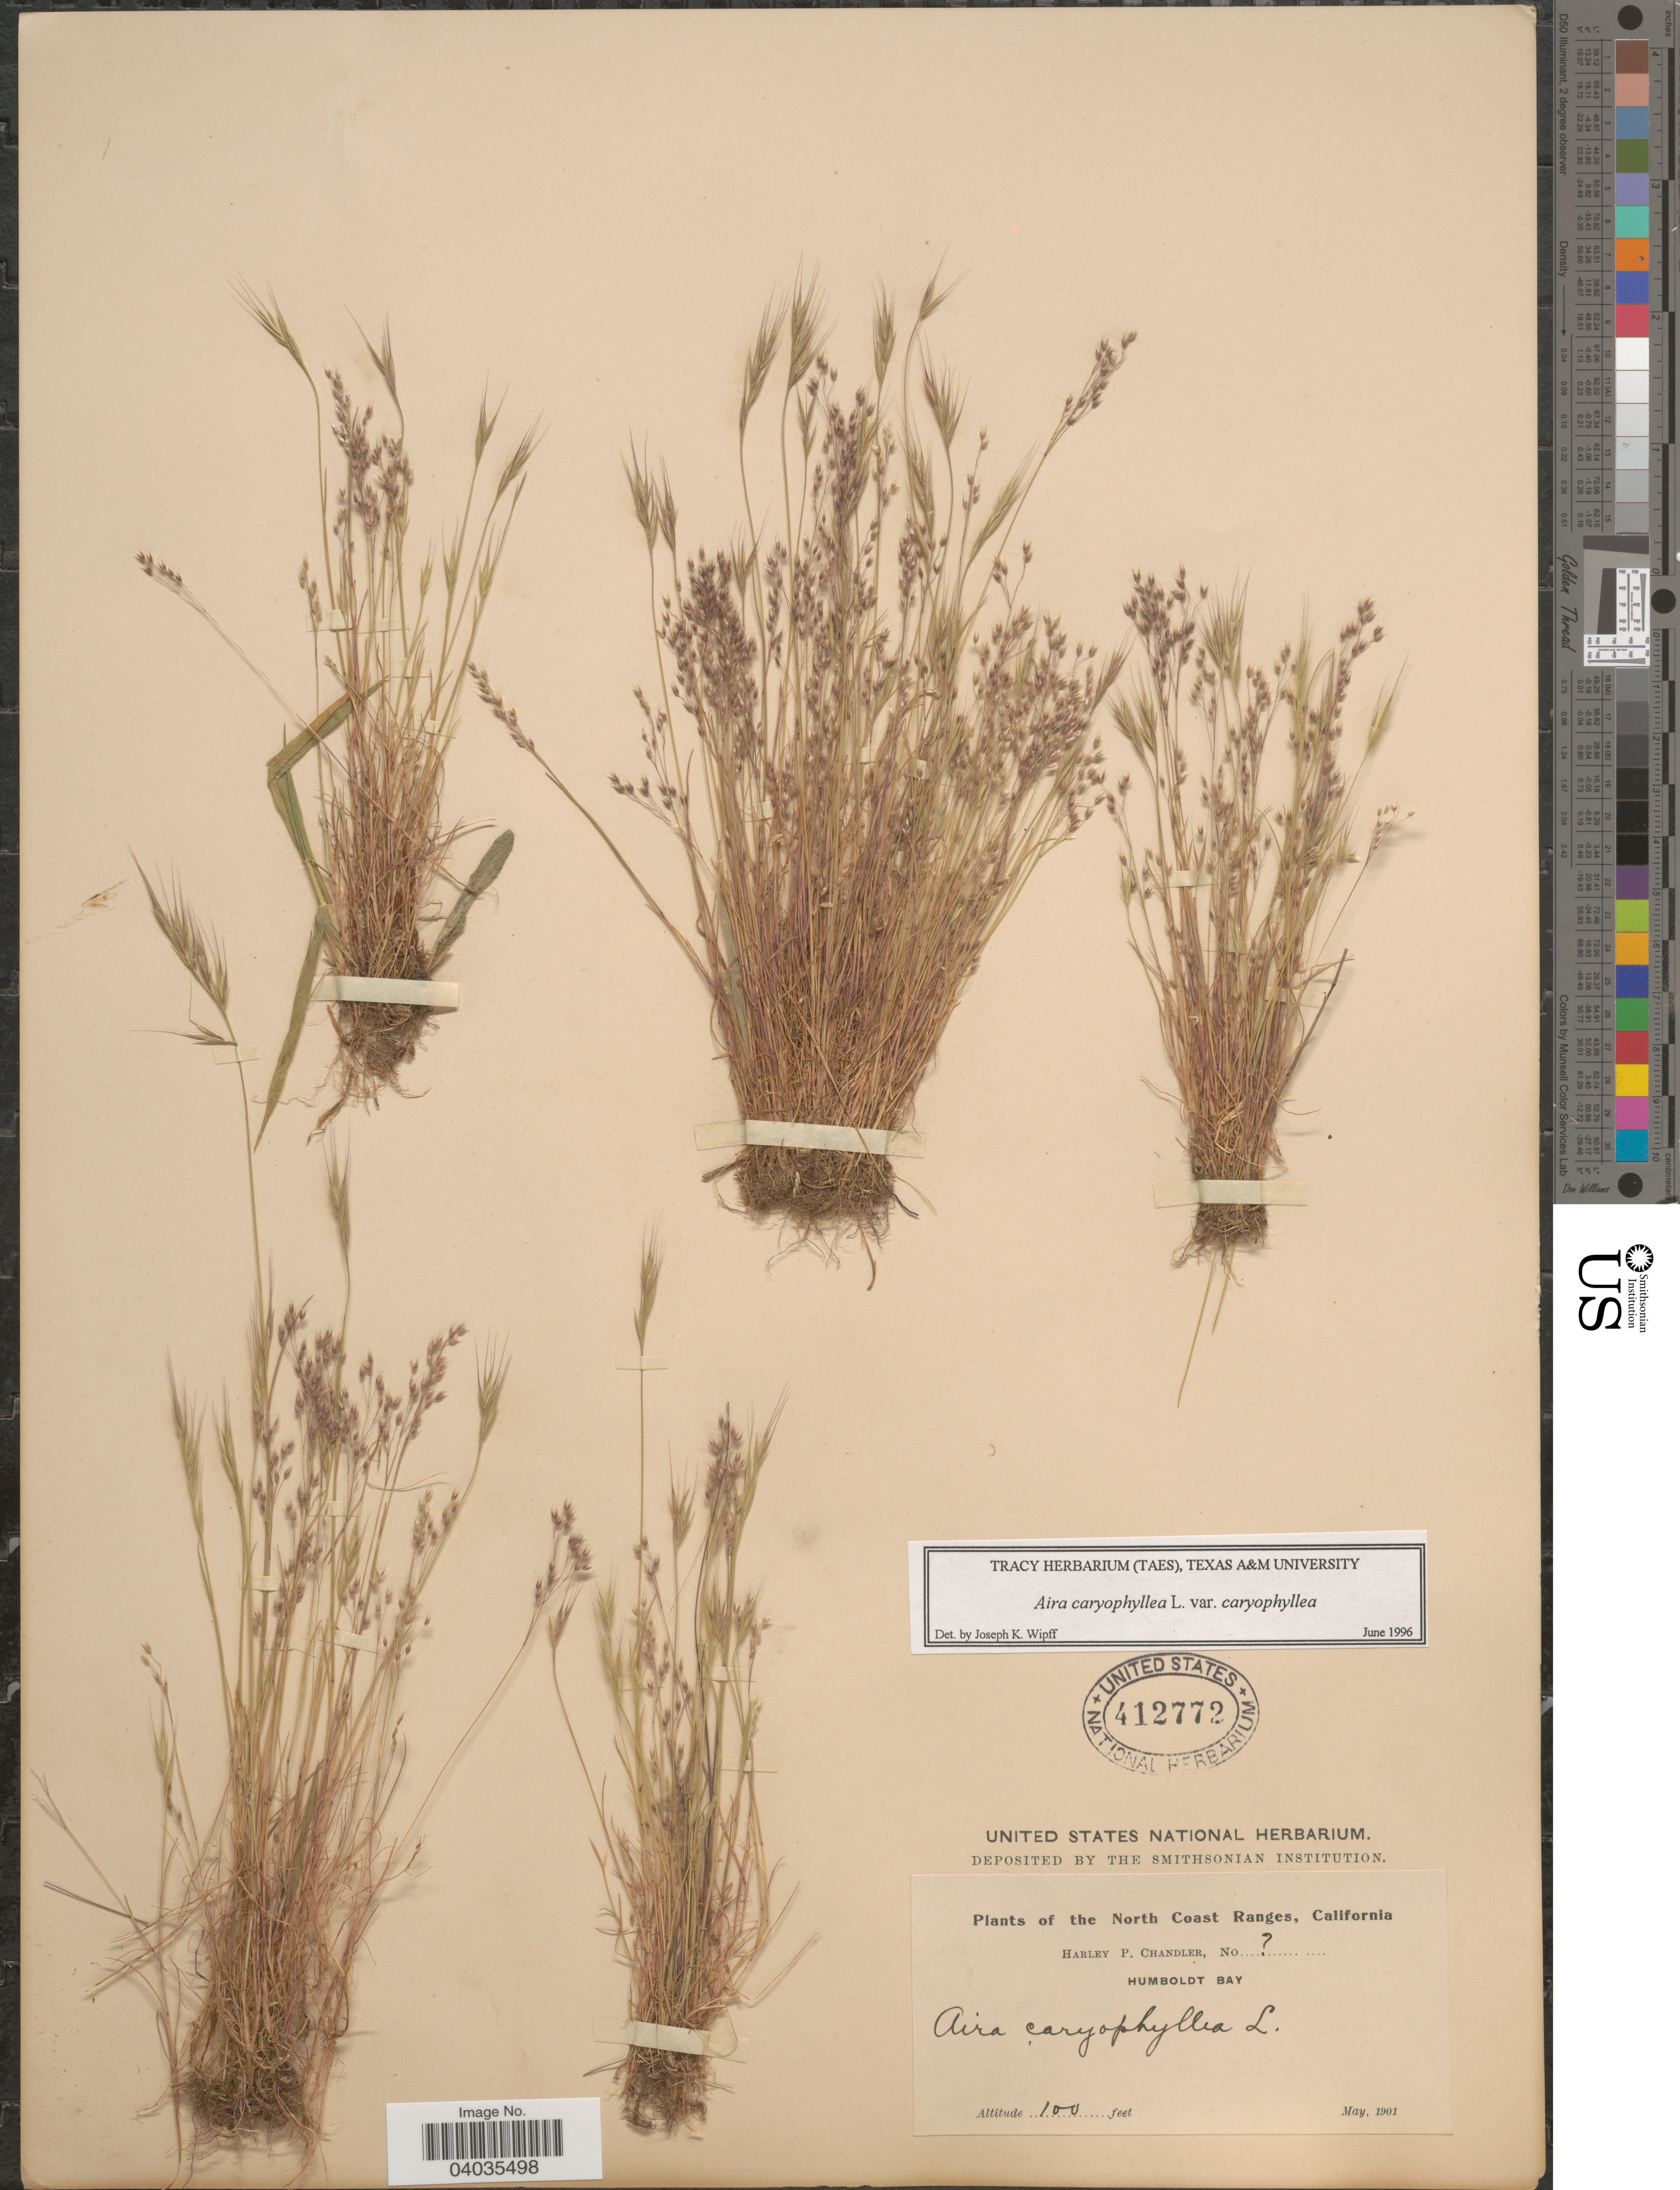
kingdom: Plantae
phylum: Tracheophyta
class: Liliopsida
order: Poales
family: Poaceae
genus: Aira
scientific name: Aira caryophyllea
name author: L.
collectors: H. Chandler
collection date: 1901-05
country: United States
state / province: California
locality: North Coast Ranges. Humboldt Bay.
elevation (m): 30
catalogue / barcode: US 412772